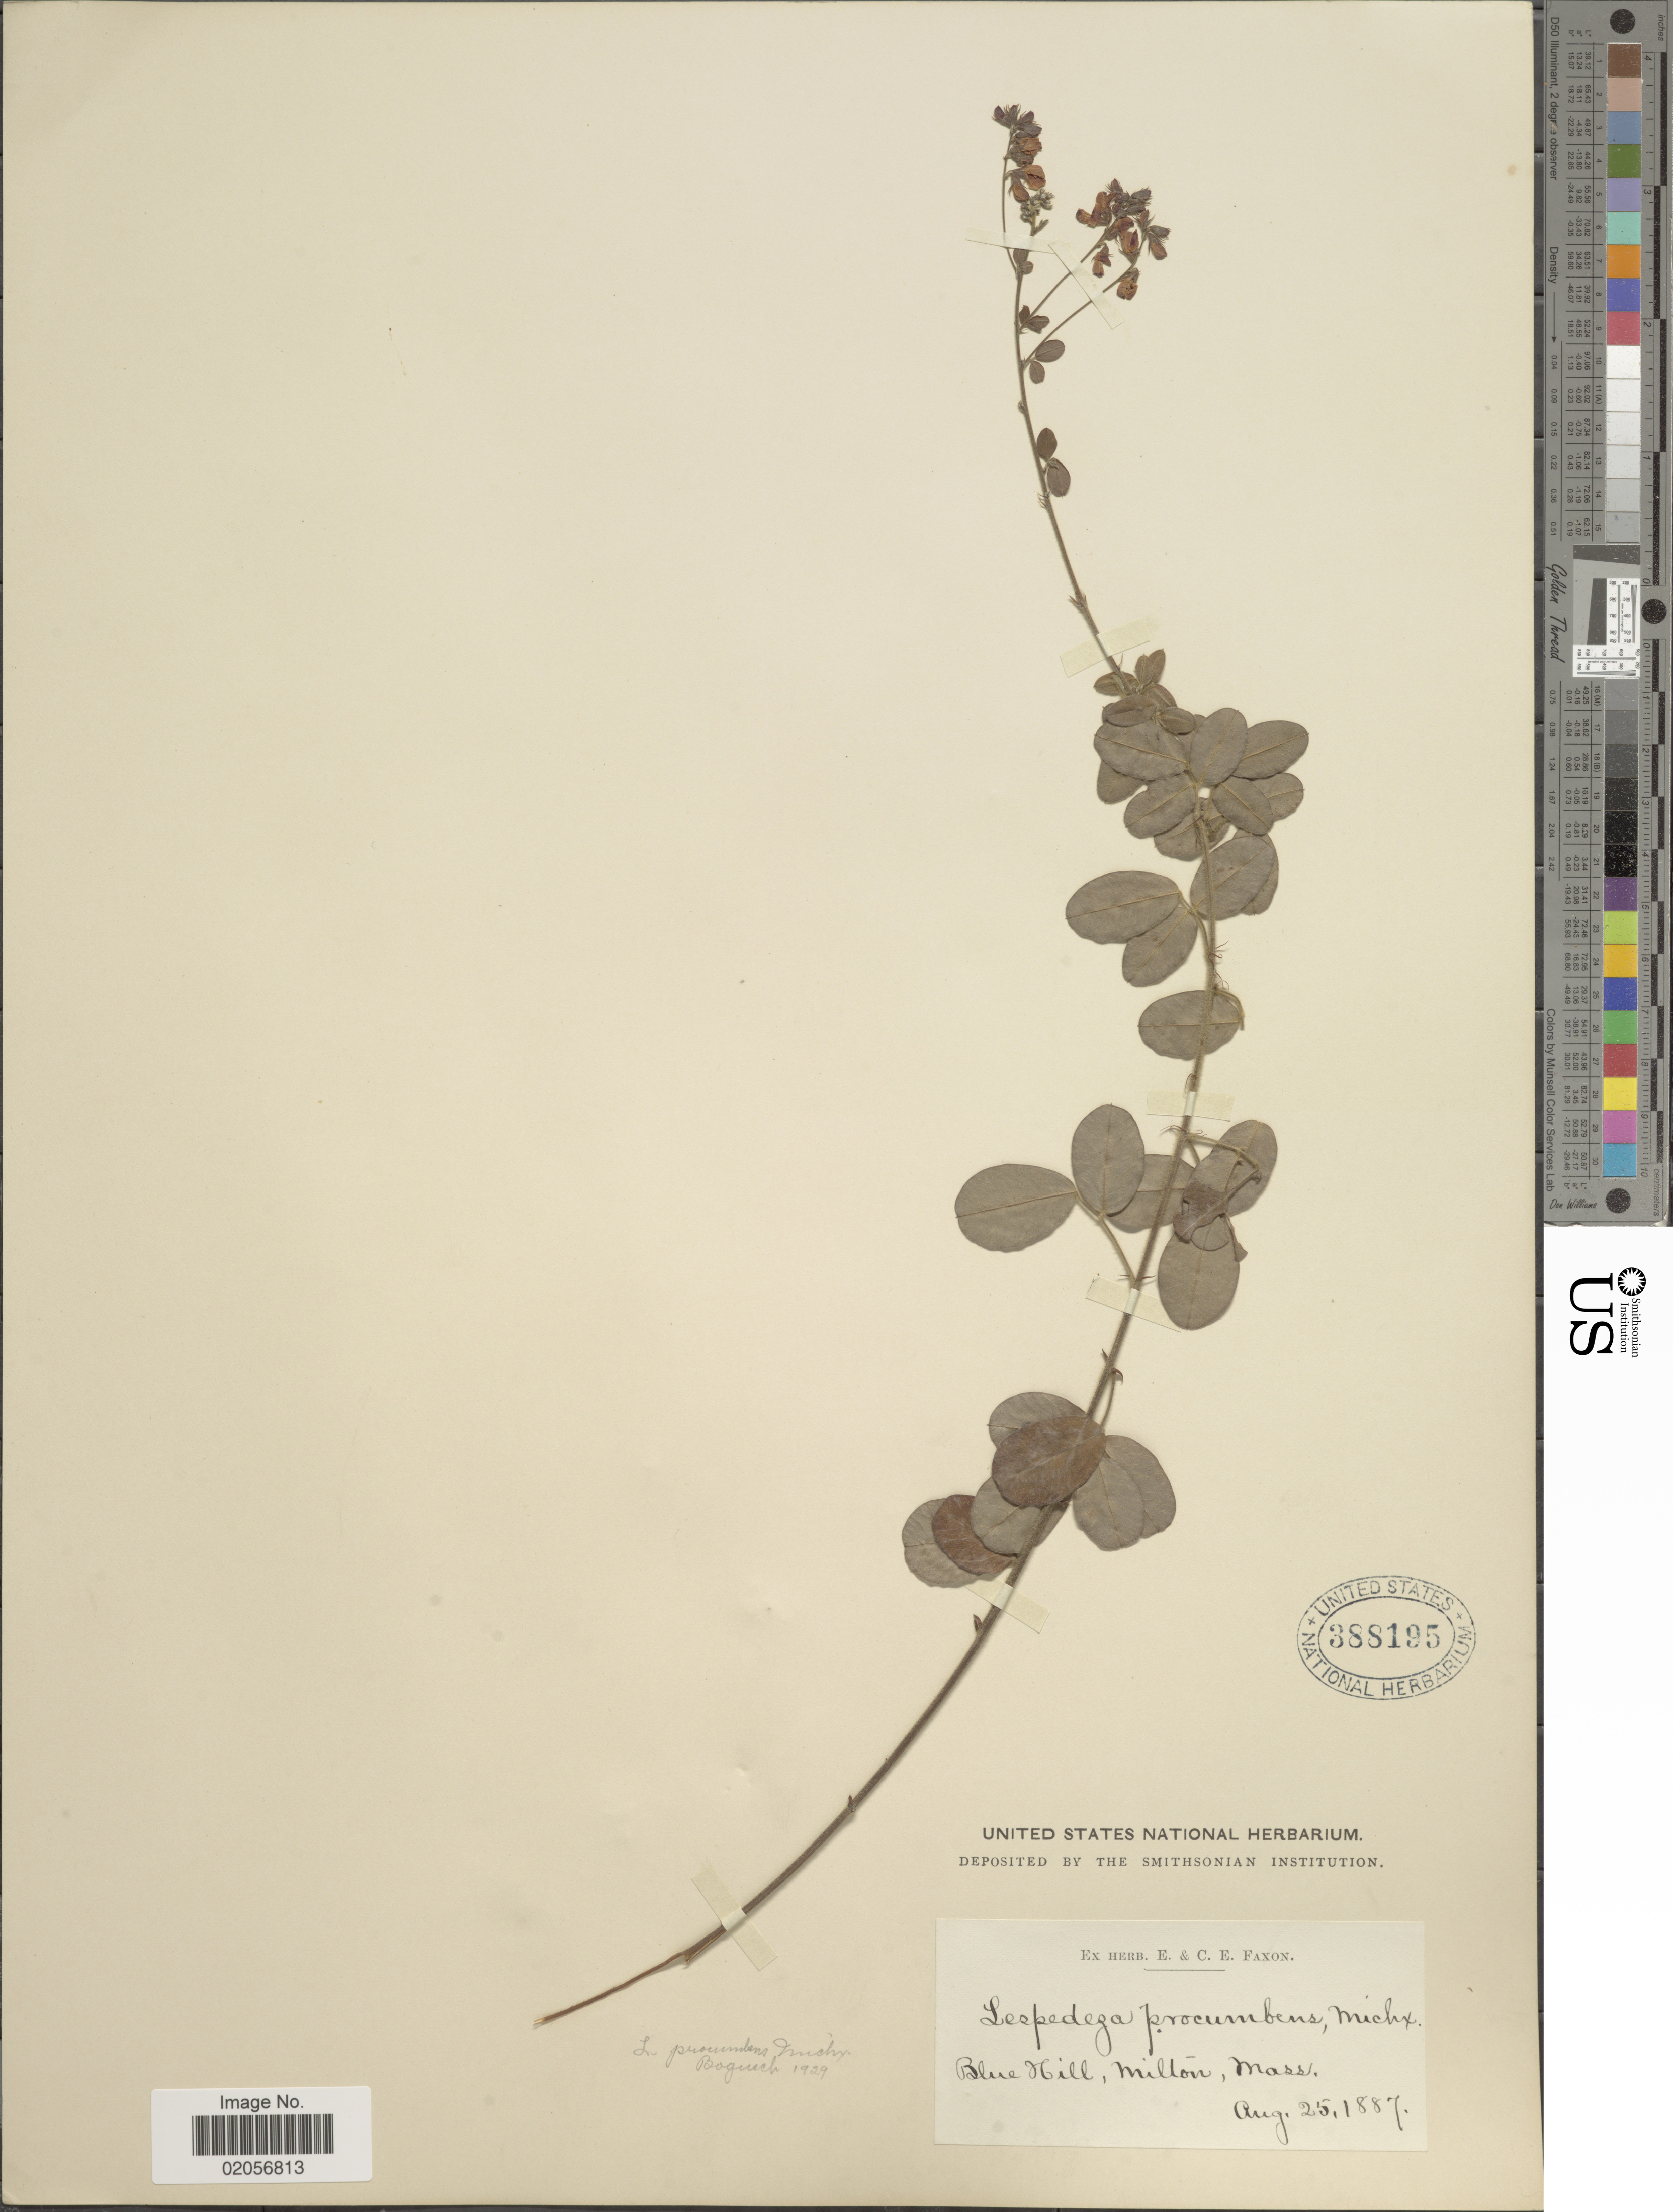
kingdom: Plantae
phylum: Tracheophyta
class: Magnoliopsida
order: Fabales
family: Fabaceae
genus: Lespedeza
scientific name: Lespedeza procumbens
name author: Michx.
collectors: ex herb. E. & C.E. Faxon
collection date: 1887-08-25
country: United States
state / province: Massachusetts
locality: Blue Hill, Milton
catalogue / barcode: US 388195